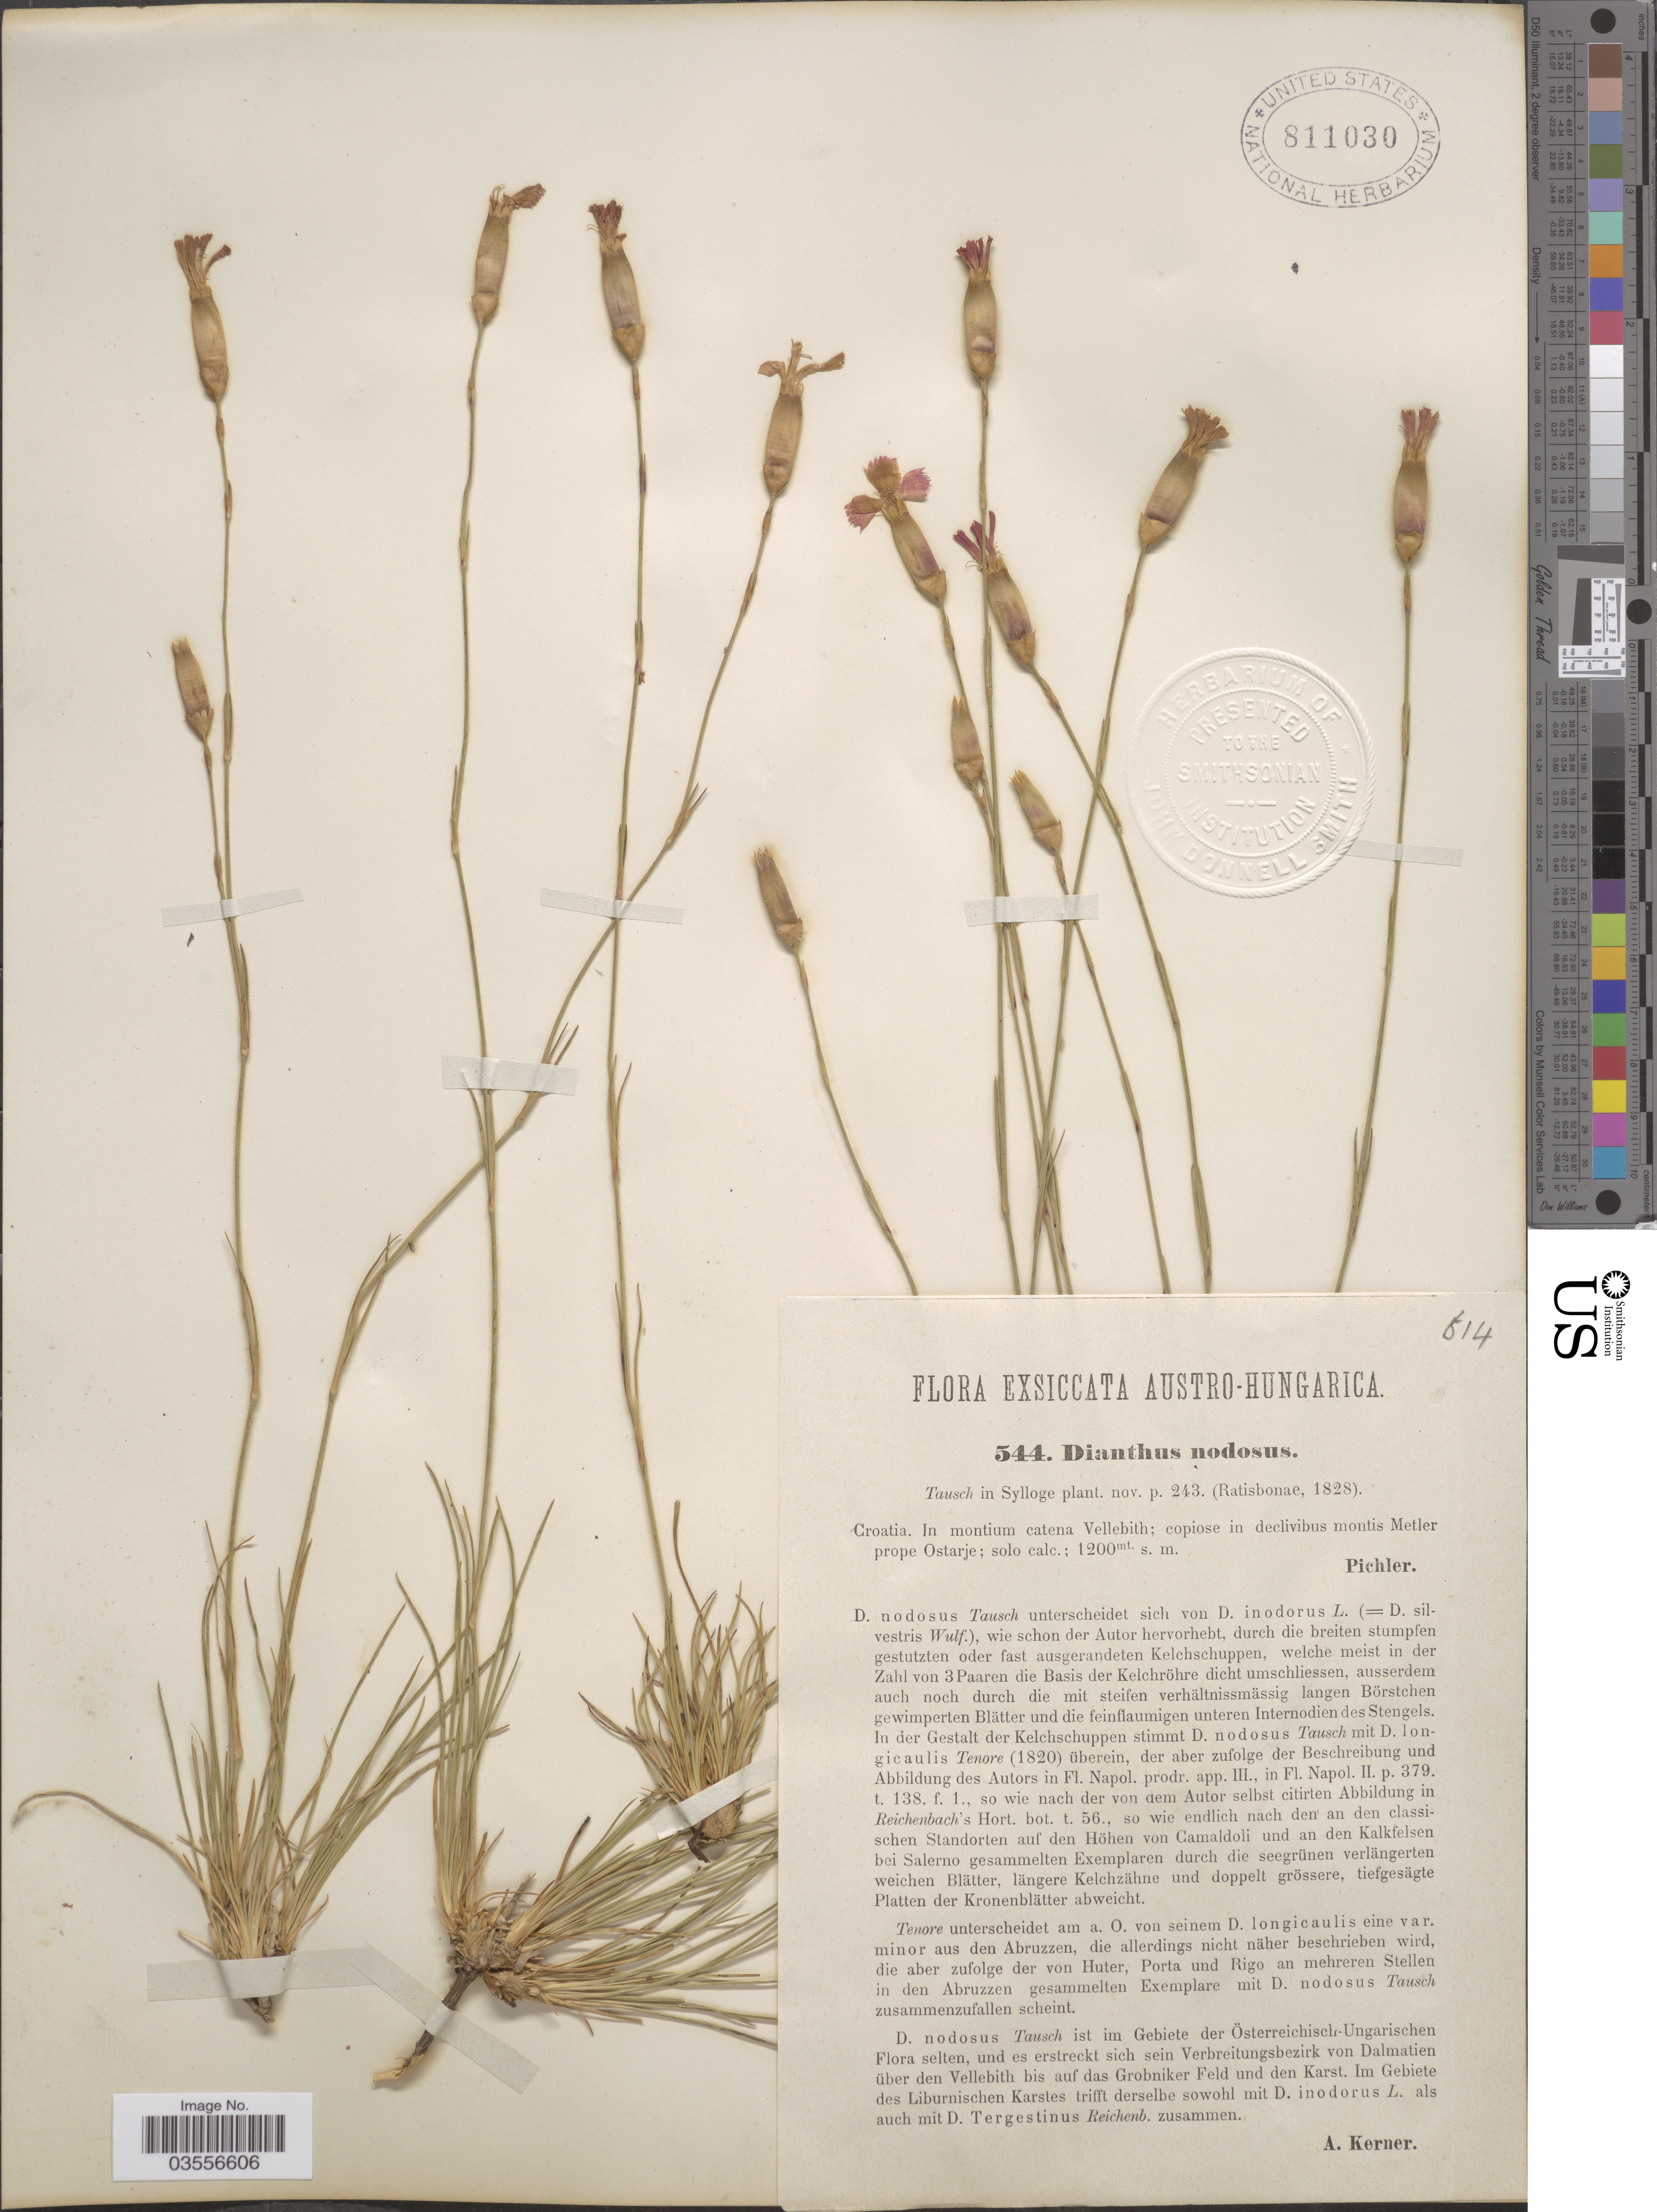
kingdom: Plantae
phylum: Tracheophyta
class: Magnoliopsida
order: Caryophyllales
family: Caryophyllaceae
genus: Dianthus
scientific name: Dianthus nodosus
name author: Tausch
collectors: Pichler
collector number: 544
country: Croatia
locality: In montium catena Vellebith; conpiose in declivibus montis Metler prope Ostarje; solo calc.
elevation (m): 1200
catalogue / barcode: US 811030